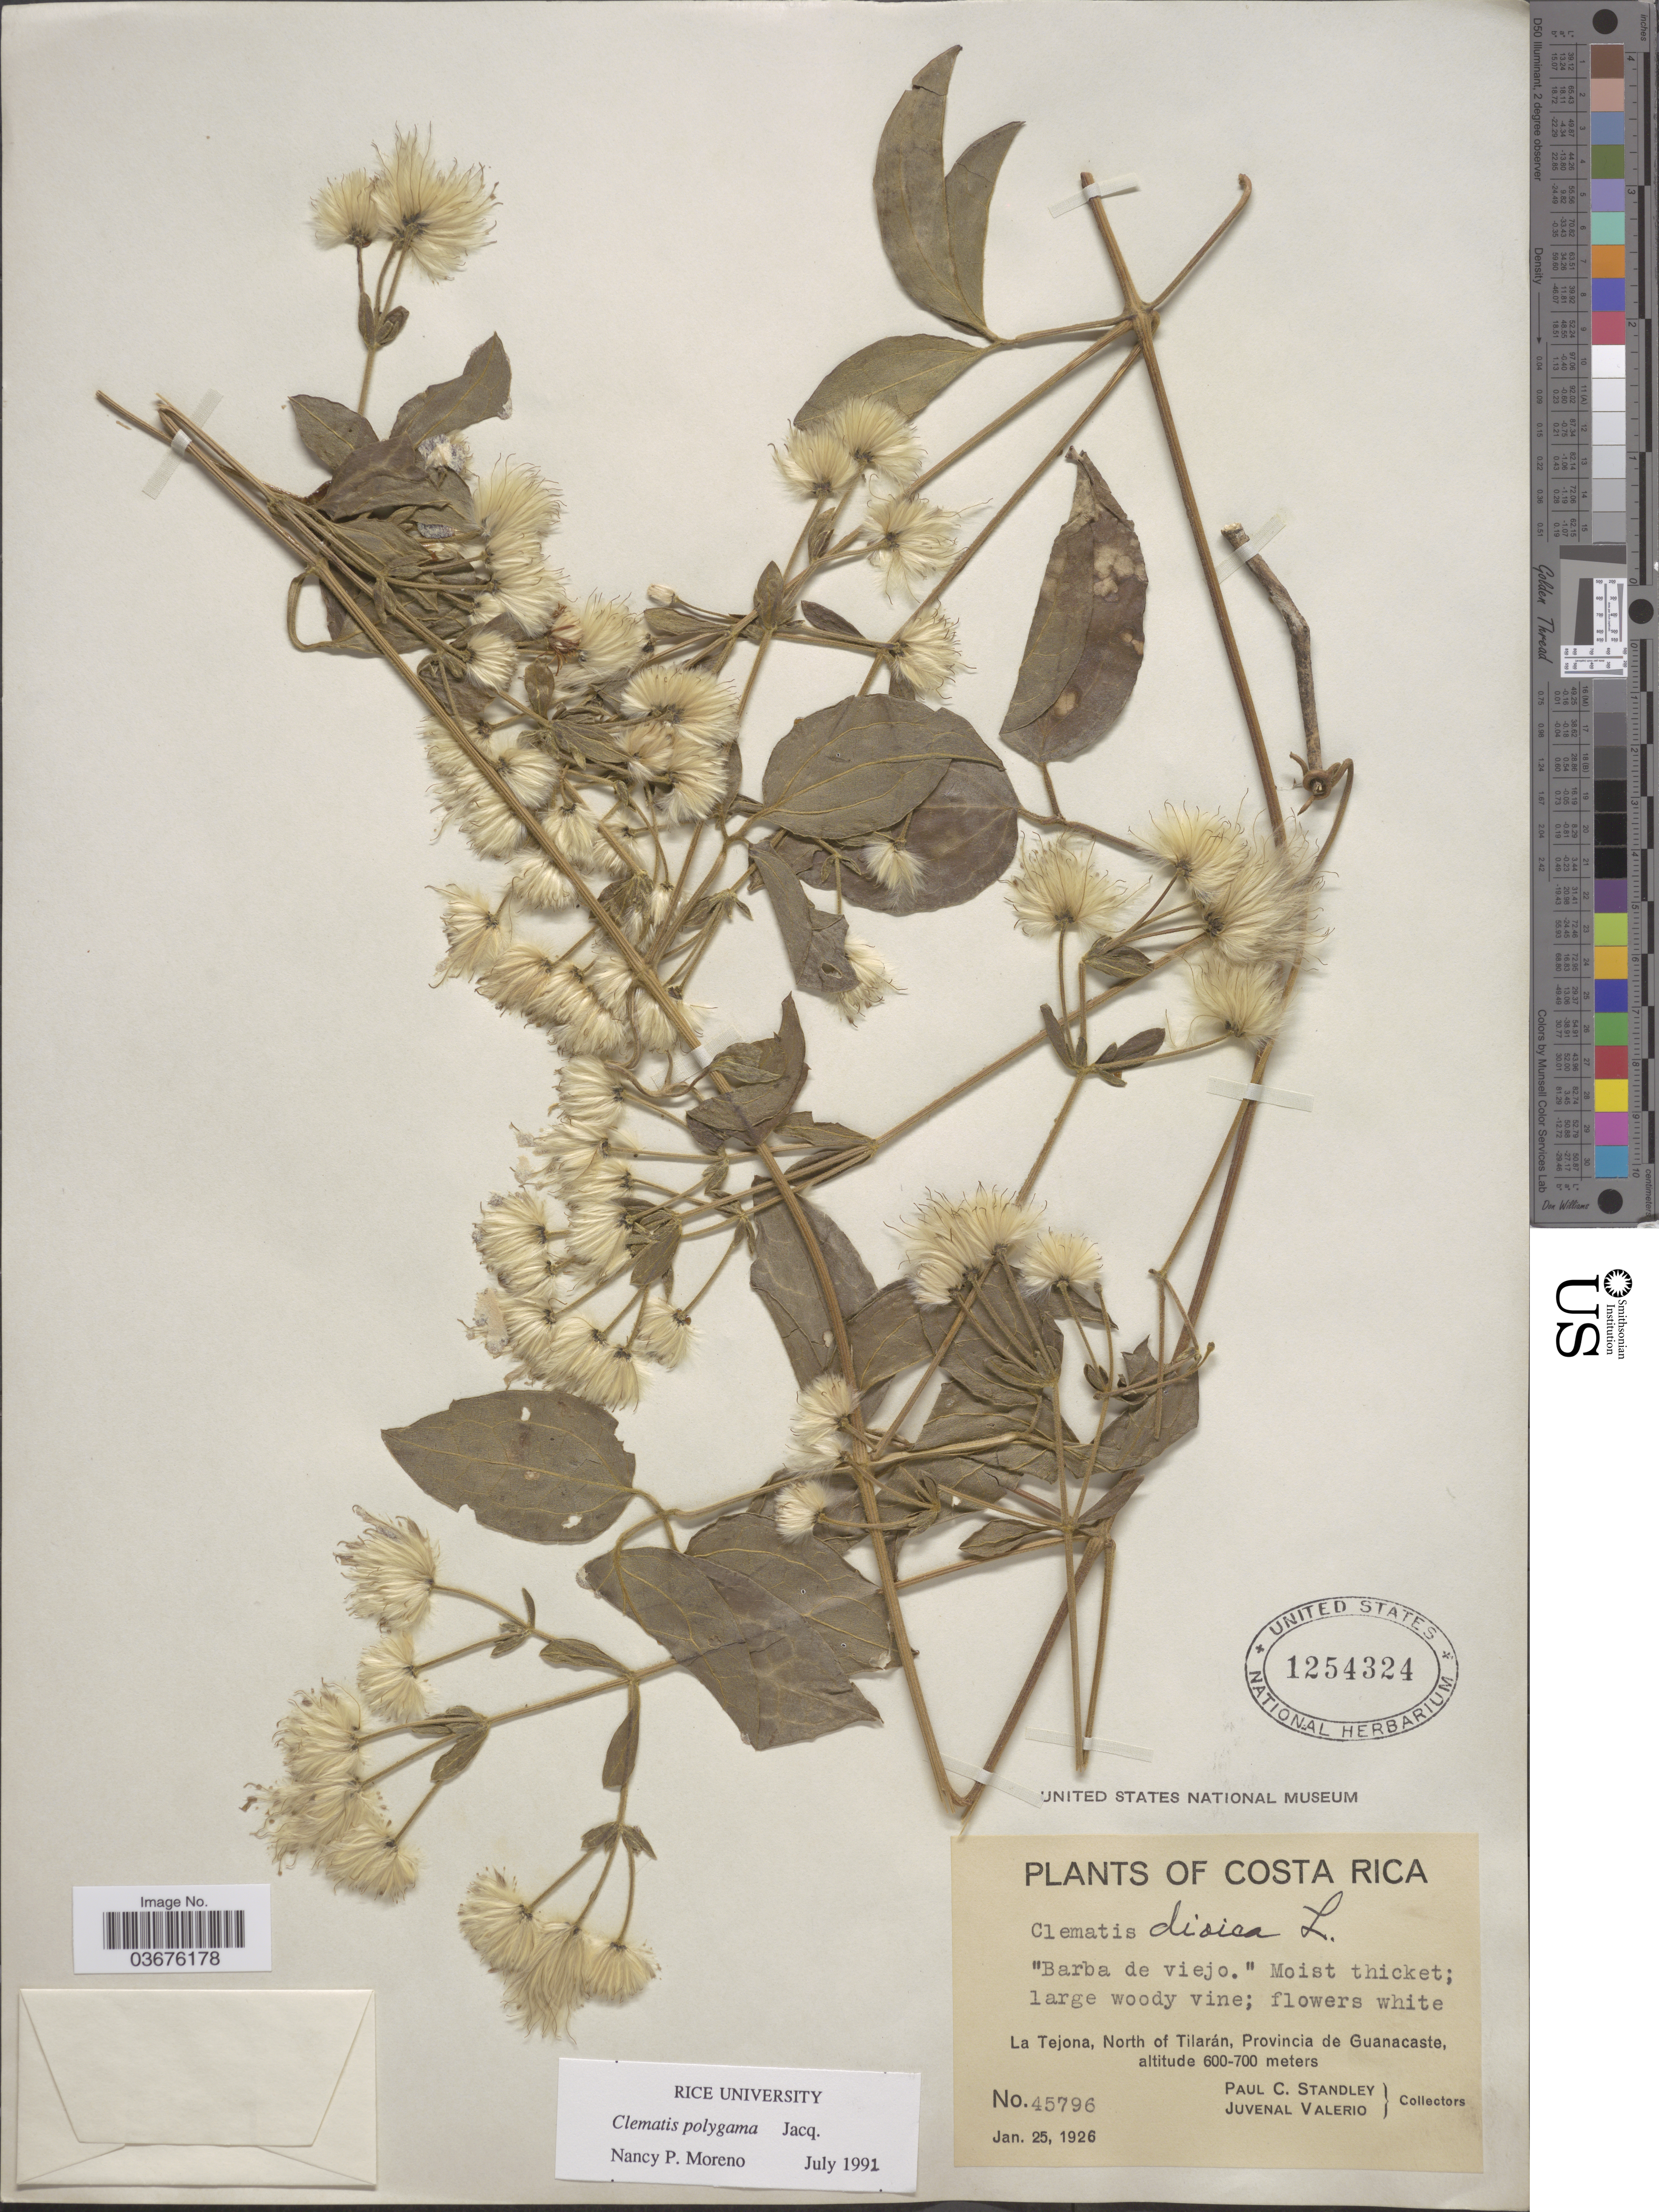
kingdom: Plantae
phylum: Tracheophyta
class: Magnoliopsida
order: Ranunculales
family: Ranunculaceae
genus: Clematis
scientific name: Clematis polygama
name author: Jacq.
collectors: P. C. Standley & J. Valerio R.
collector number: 45796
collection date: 1926-01-25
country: Costa Rica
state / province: Guanacaste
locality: La Tejona, North of Tilarán.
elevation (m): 600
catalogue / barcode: US 1254324